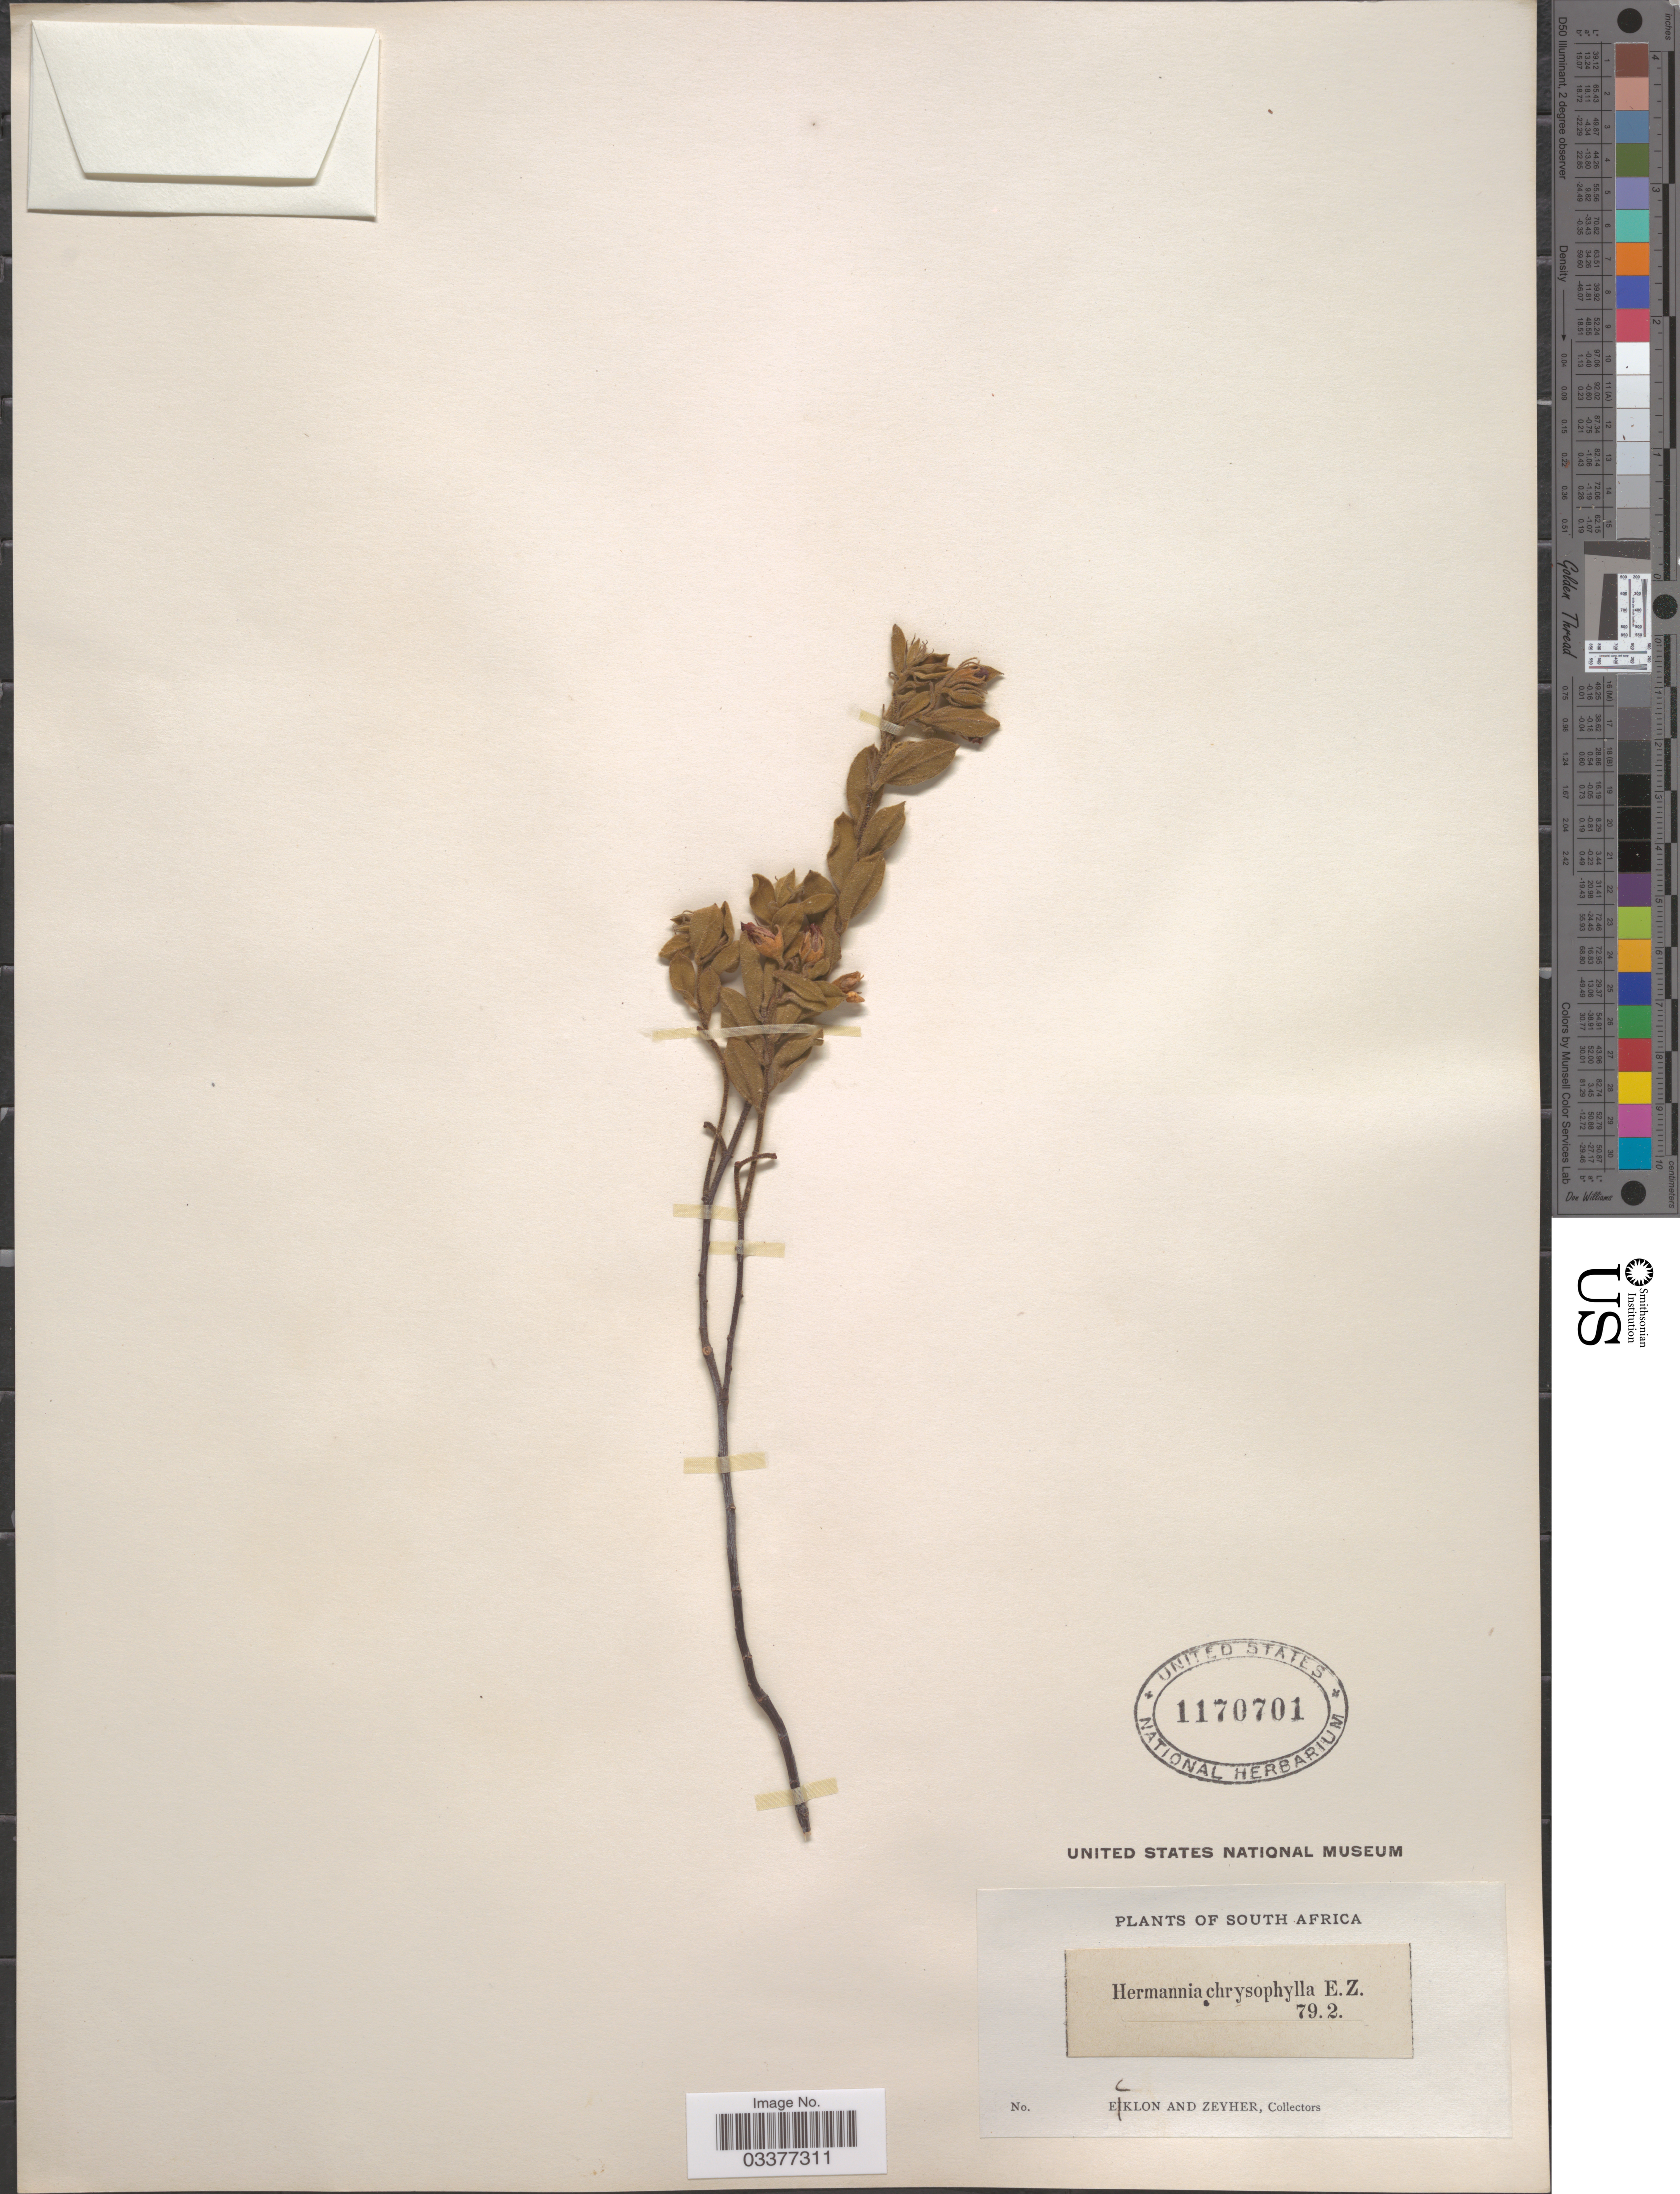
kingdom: Plantae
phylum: Tracheophyta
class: Magnoliopsida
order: Malvales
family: Malvaceae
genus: Hermannia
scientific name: Hermannia chrysophylla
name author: Eckl. & Zeyh.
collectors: -. Ecklon & -. Zeyher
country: South Africa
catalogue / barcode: US 1170701